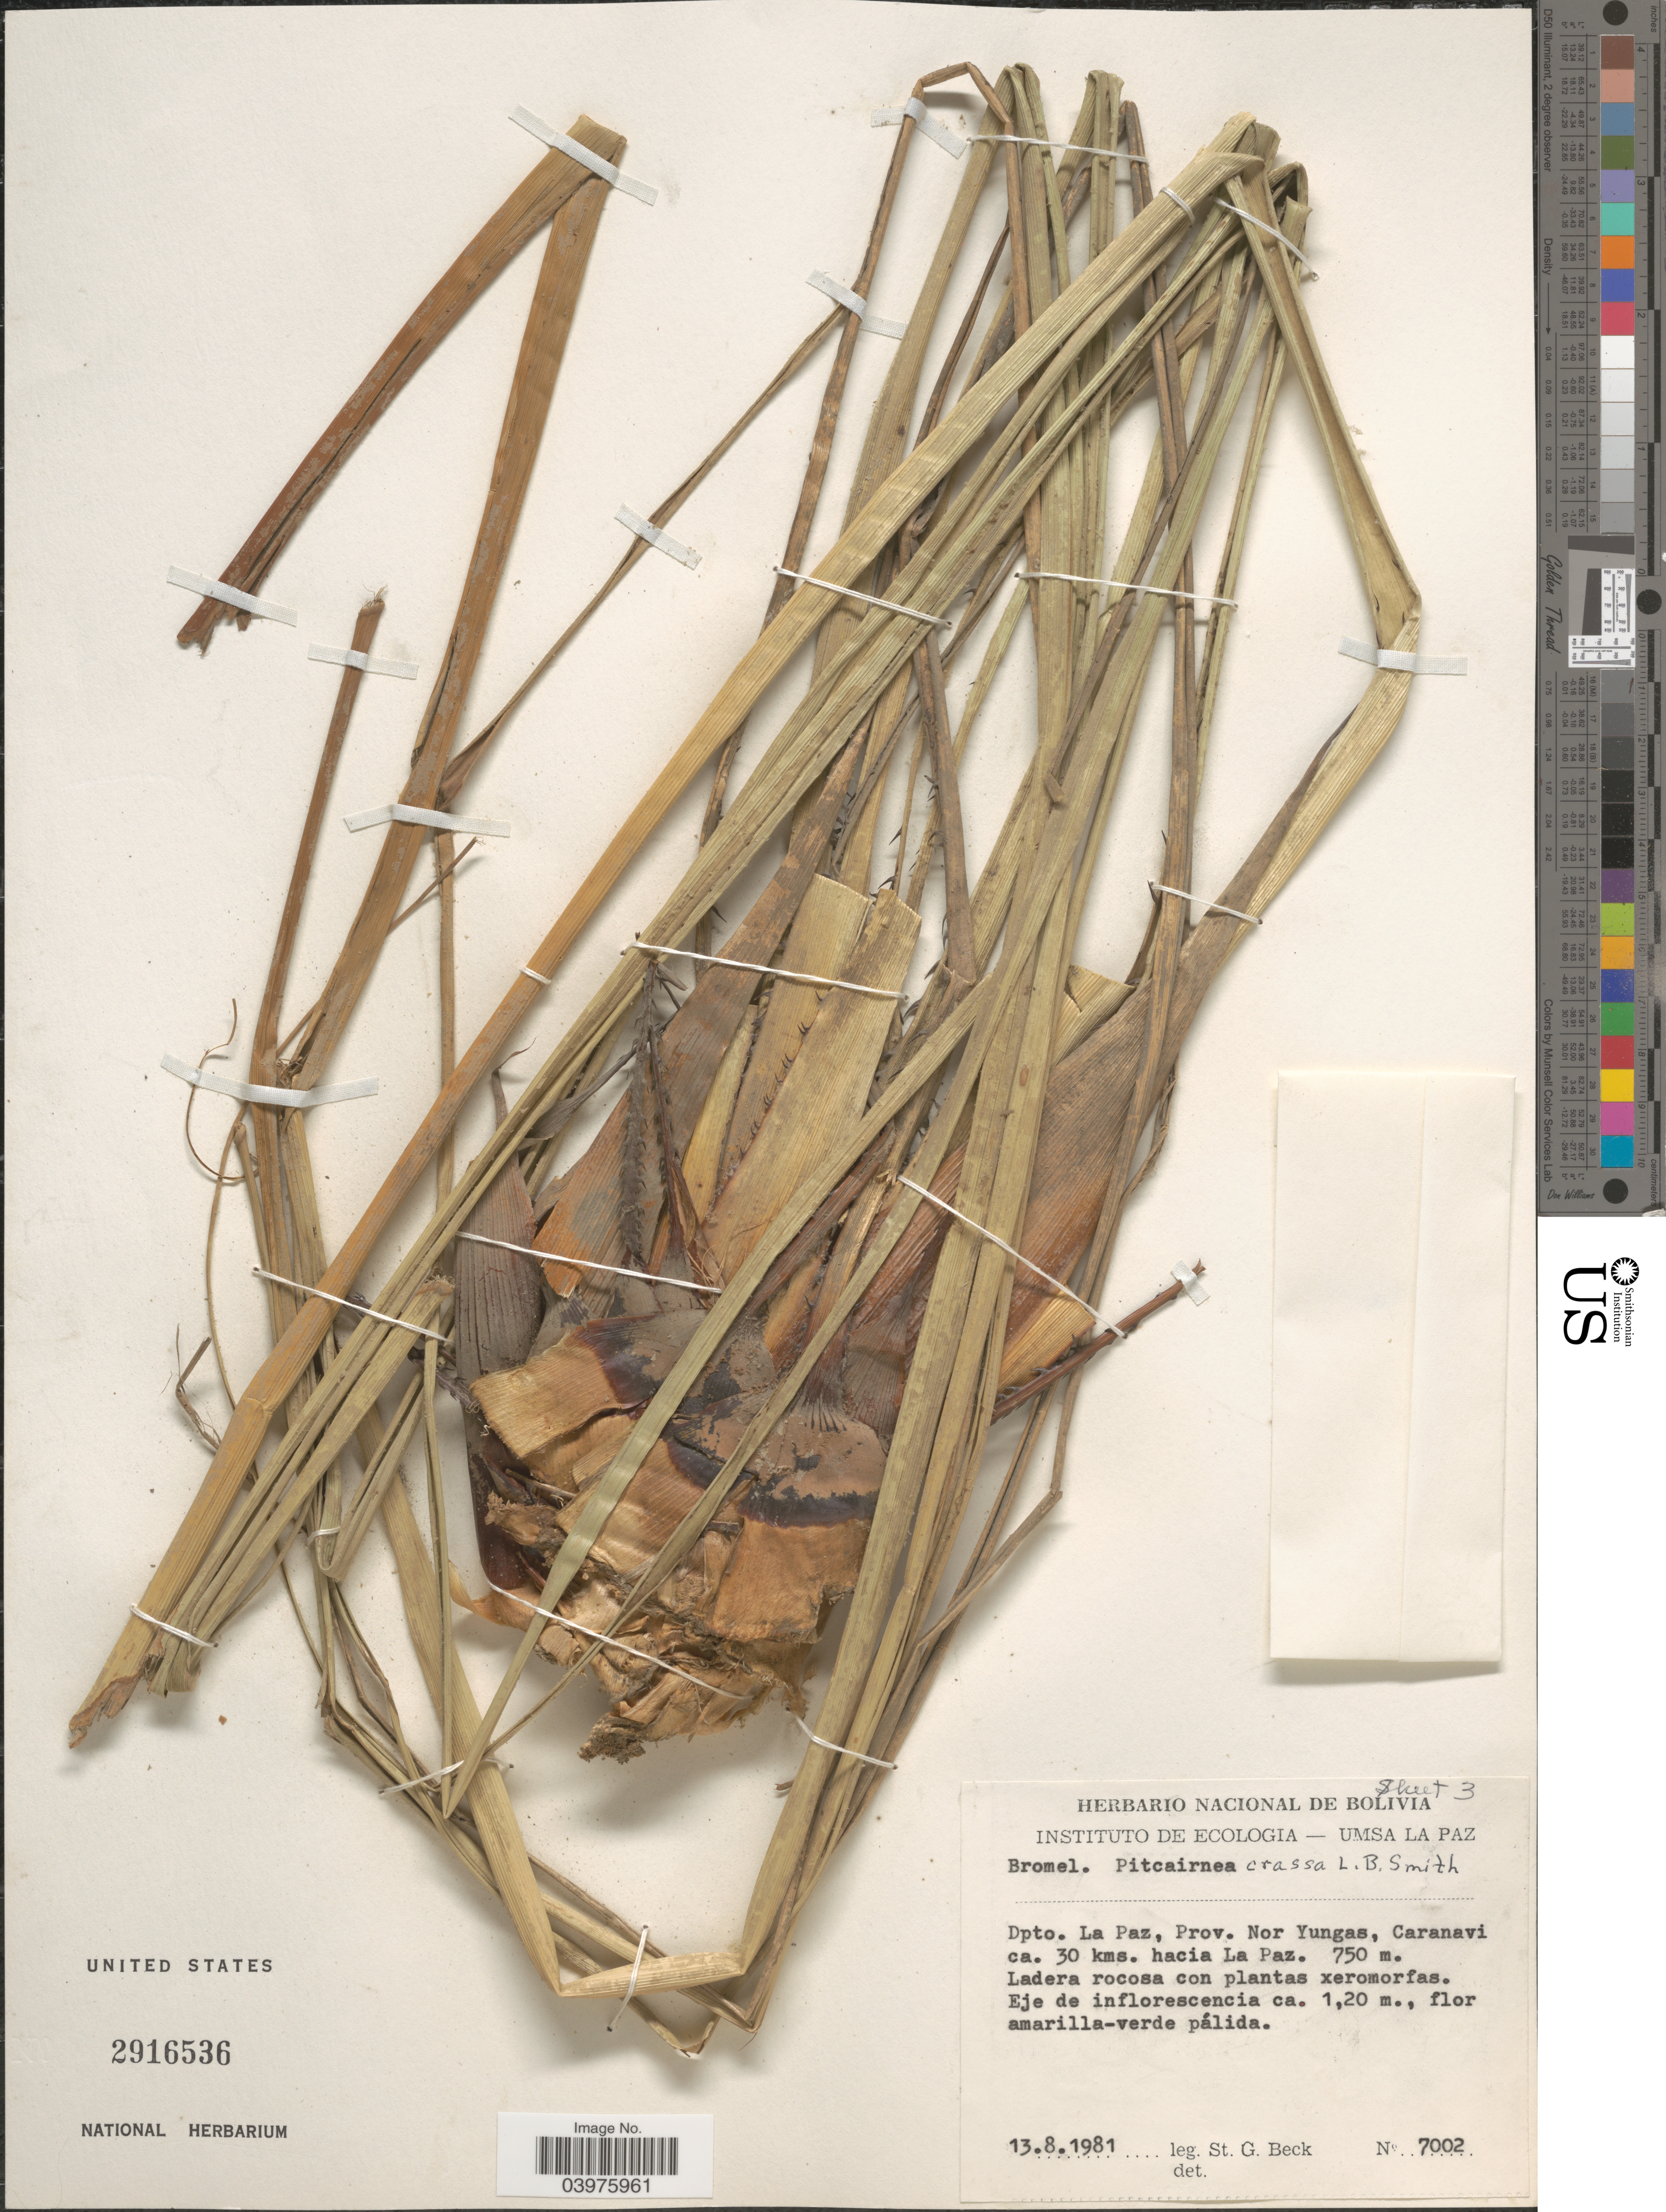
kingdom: Plantae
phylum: Tracheophyta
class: Liliopsida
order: Poales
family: Bromeliaceae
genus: Pitcairnia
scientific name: Pitcairnia crassa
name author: L.B. Sm.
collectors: S. G. Beck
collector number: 7002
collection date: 1981-08-13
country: Bolivia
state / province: La Paz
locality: Dpto. La Paz, Prov. Nor Yungas, Caranavi ca. 30 kms. hacia La Paz.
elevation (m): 750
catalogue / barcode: US 2916536